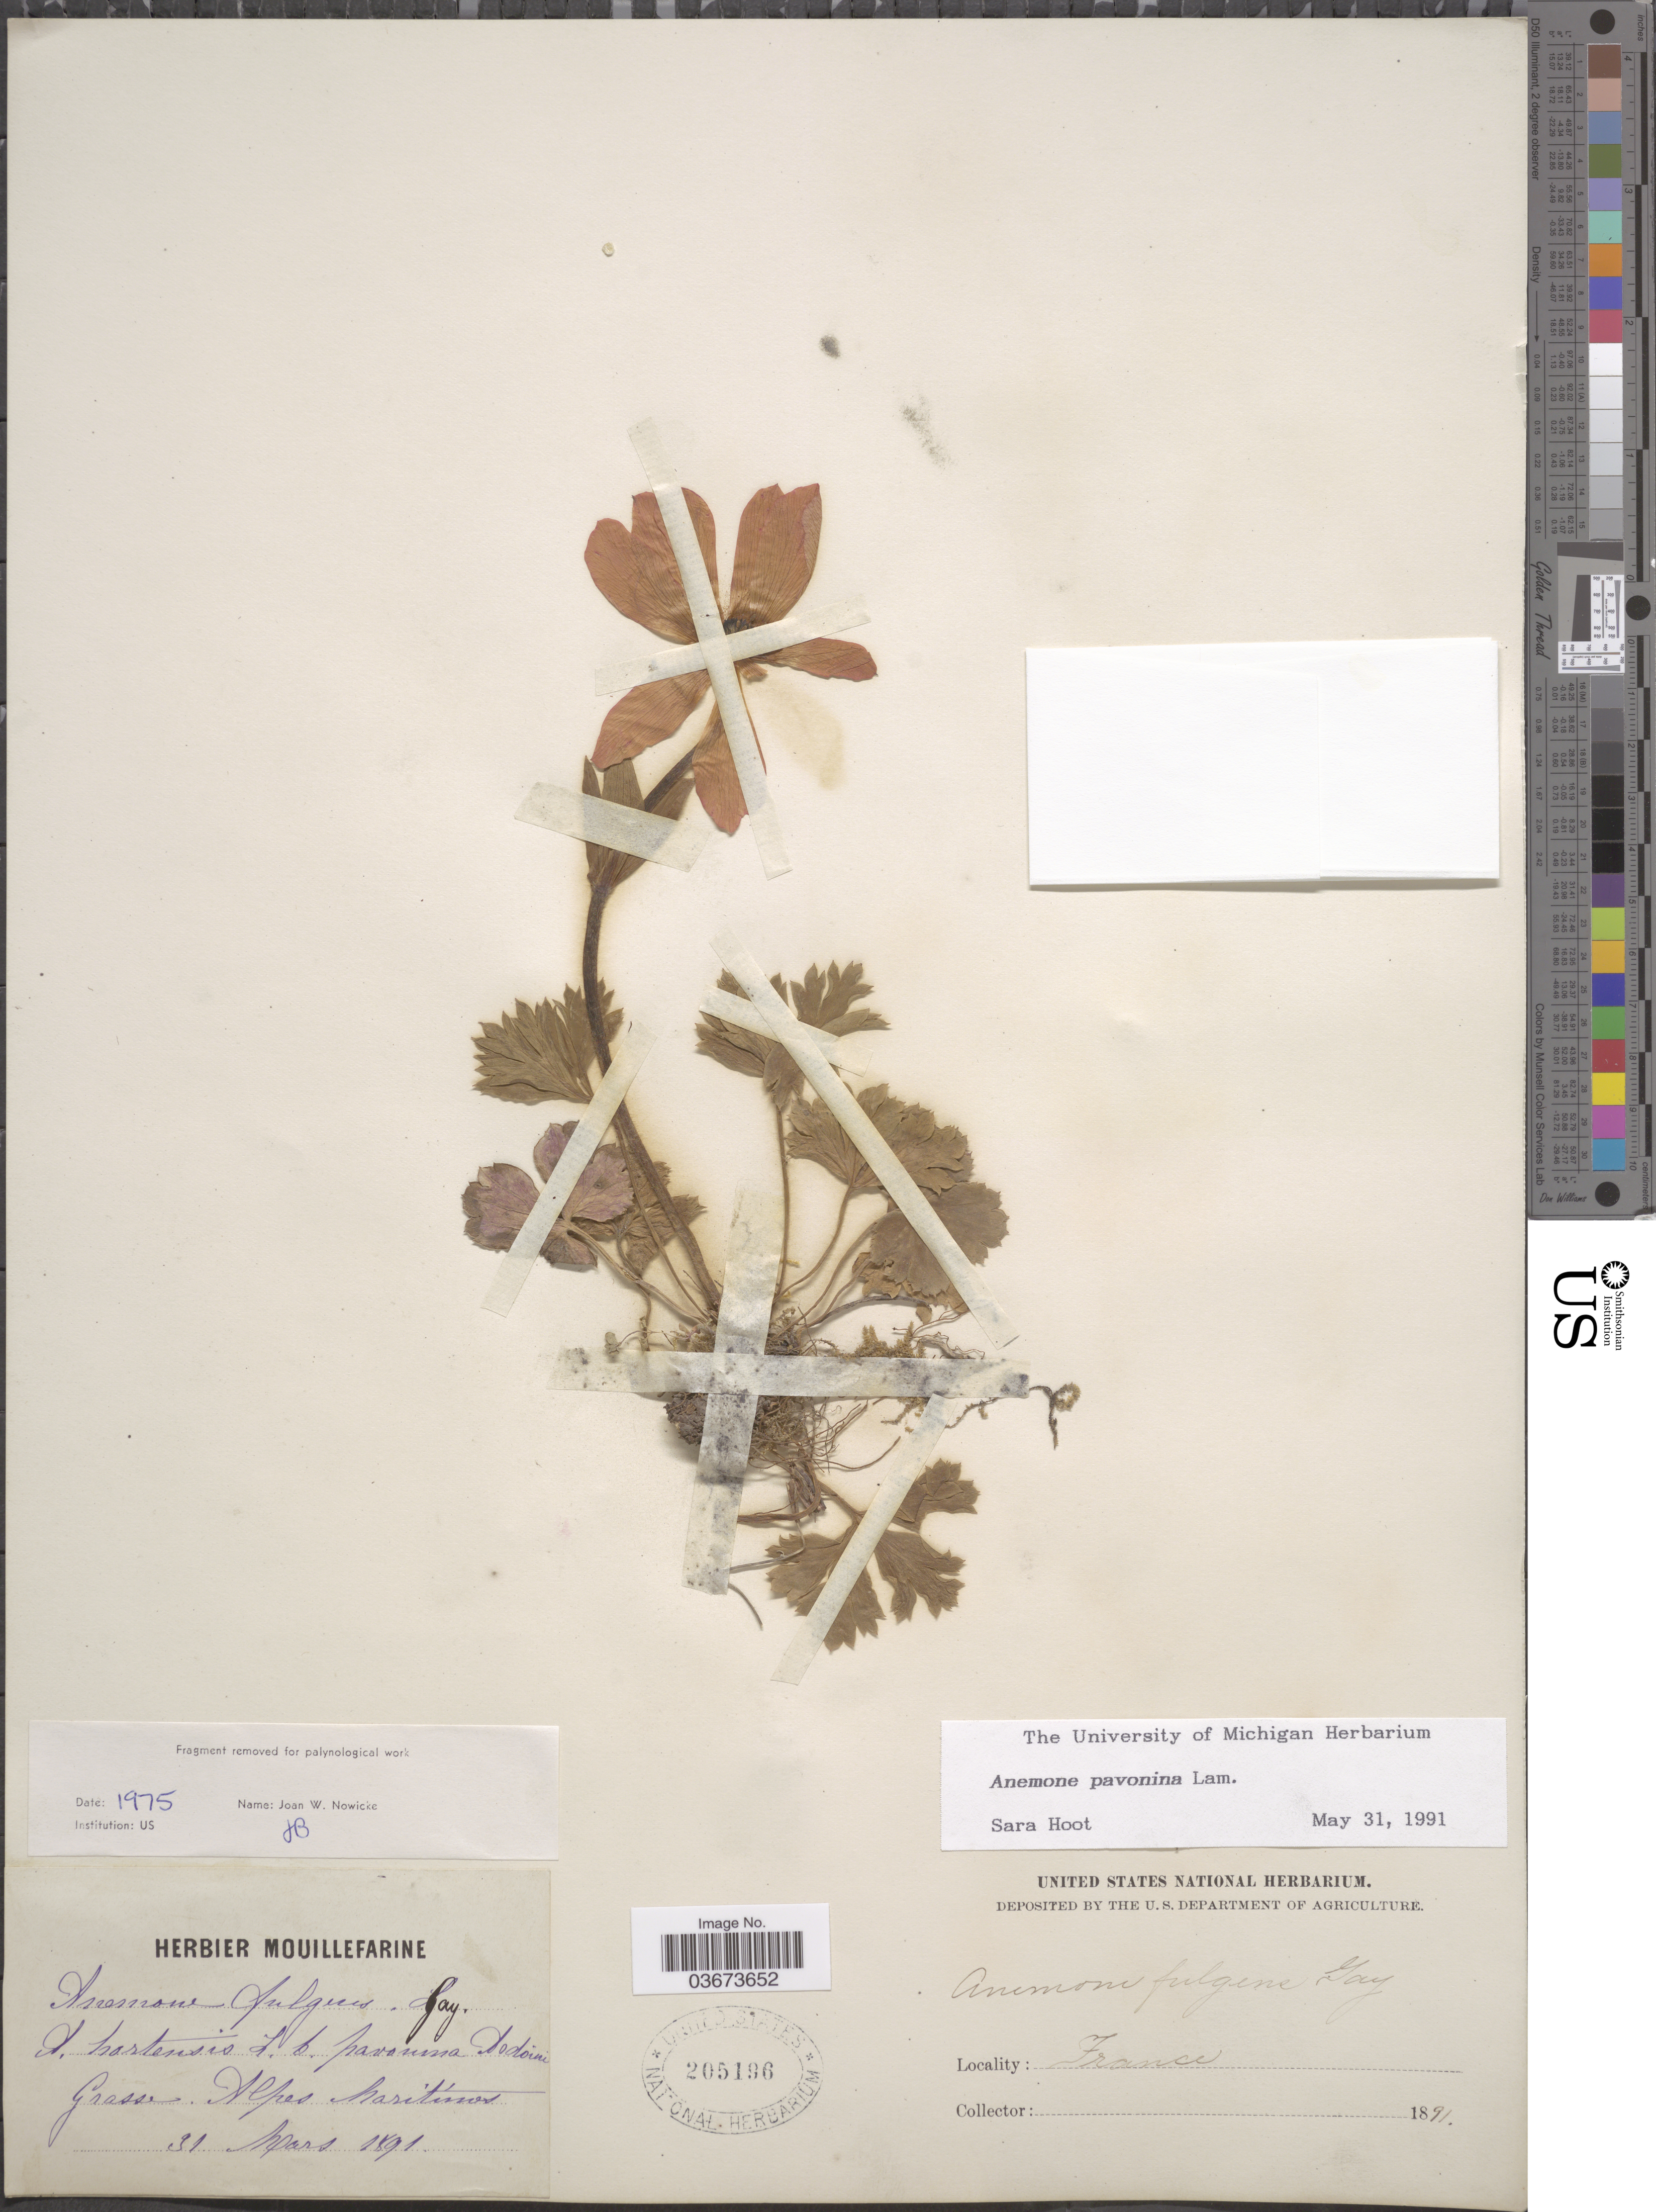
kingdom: Plantae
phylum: Tracheophyta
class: Magnoliopsida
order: Ranunculales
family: Ranunculaceae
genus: Anemone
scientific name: Anemone pavonina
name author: Lam.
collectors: ex herb. Mouillefarine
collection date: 1891-03-31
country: France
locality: Grasse. Alpes Maritimes.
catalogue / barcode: US 205196